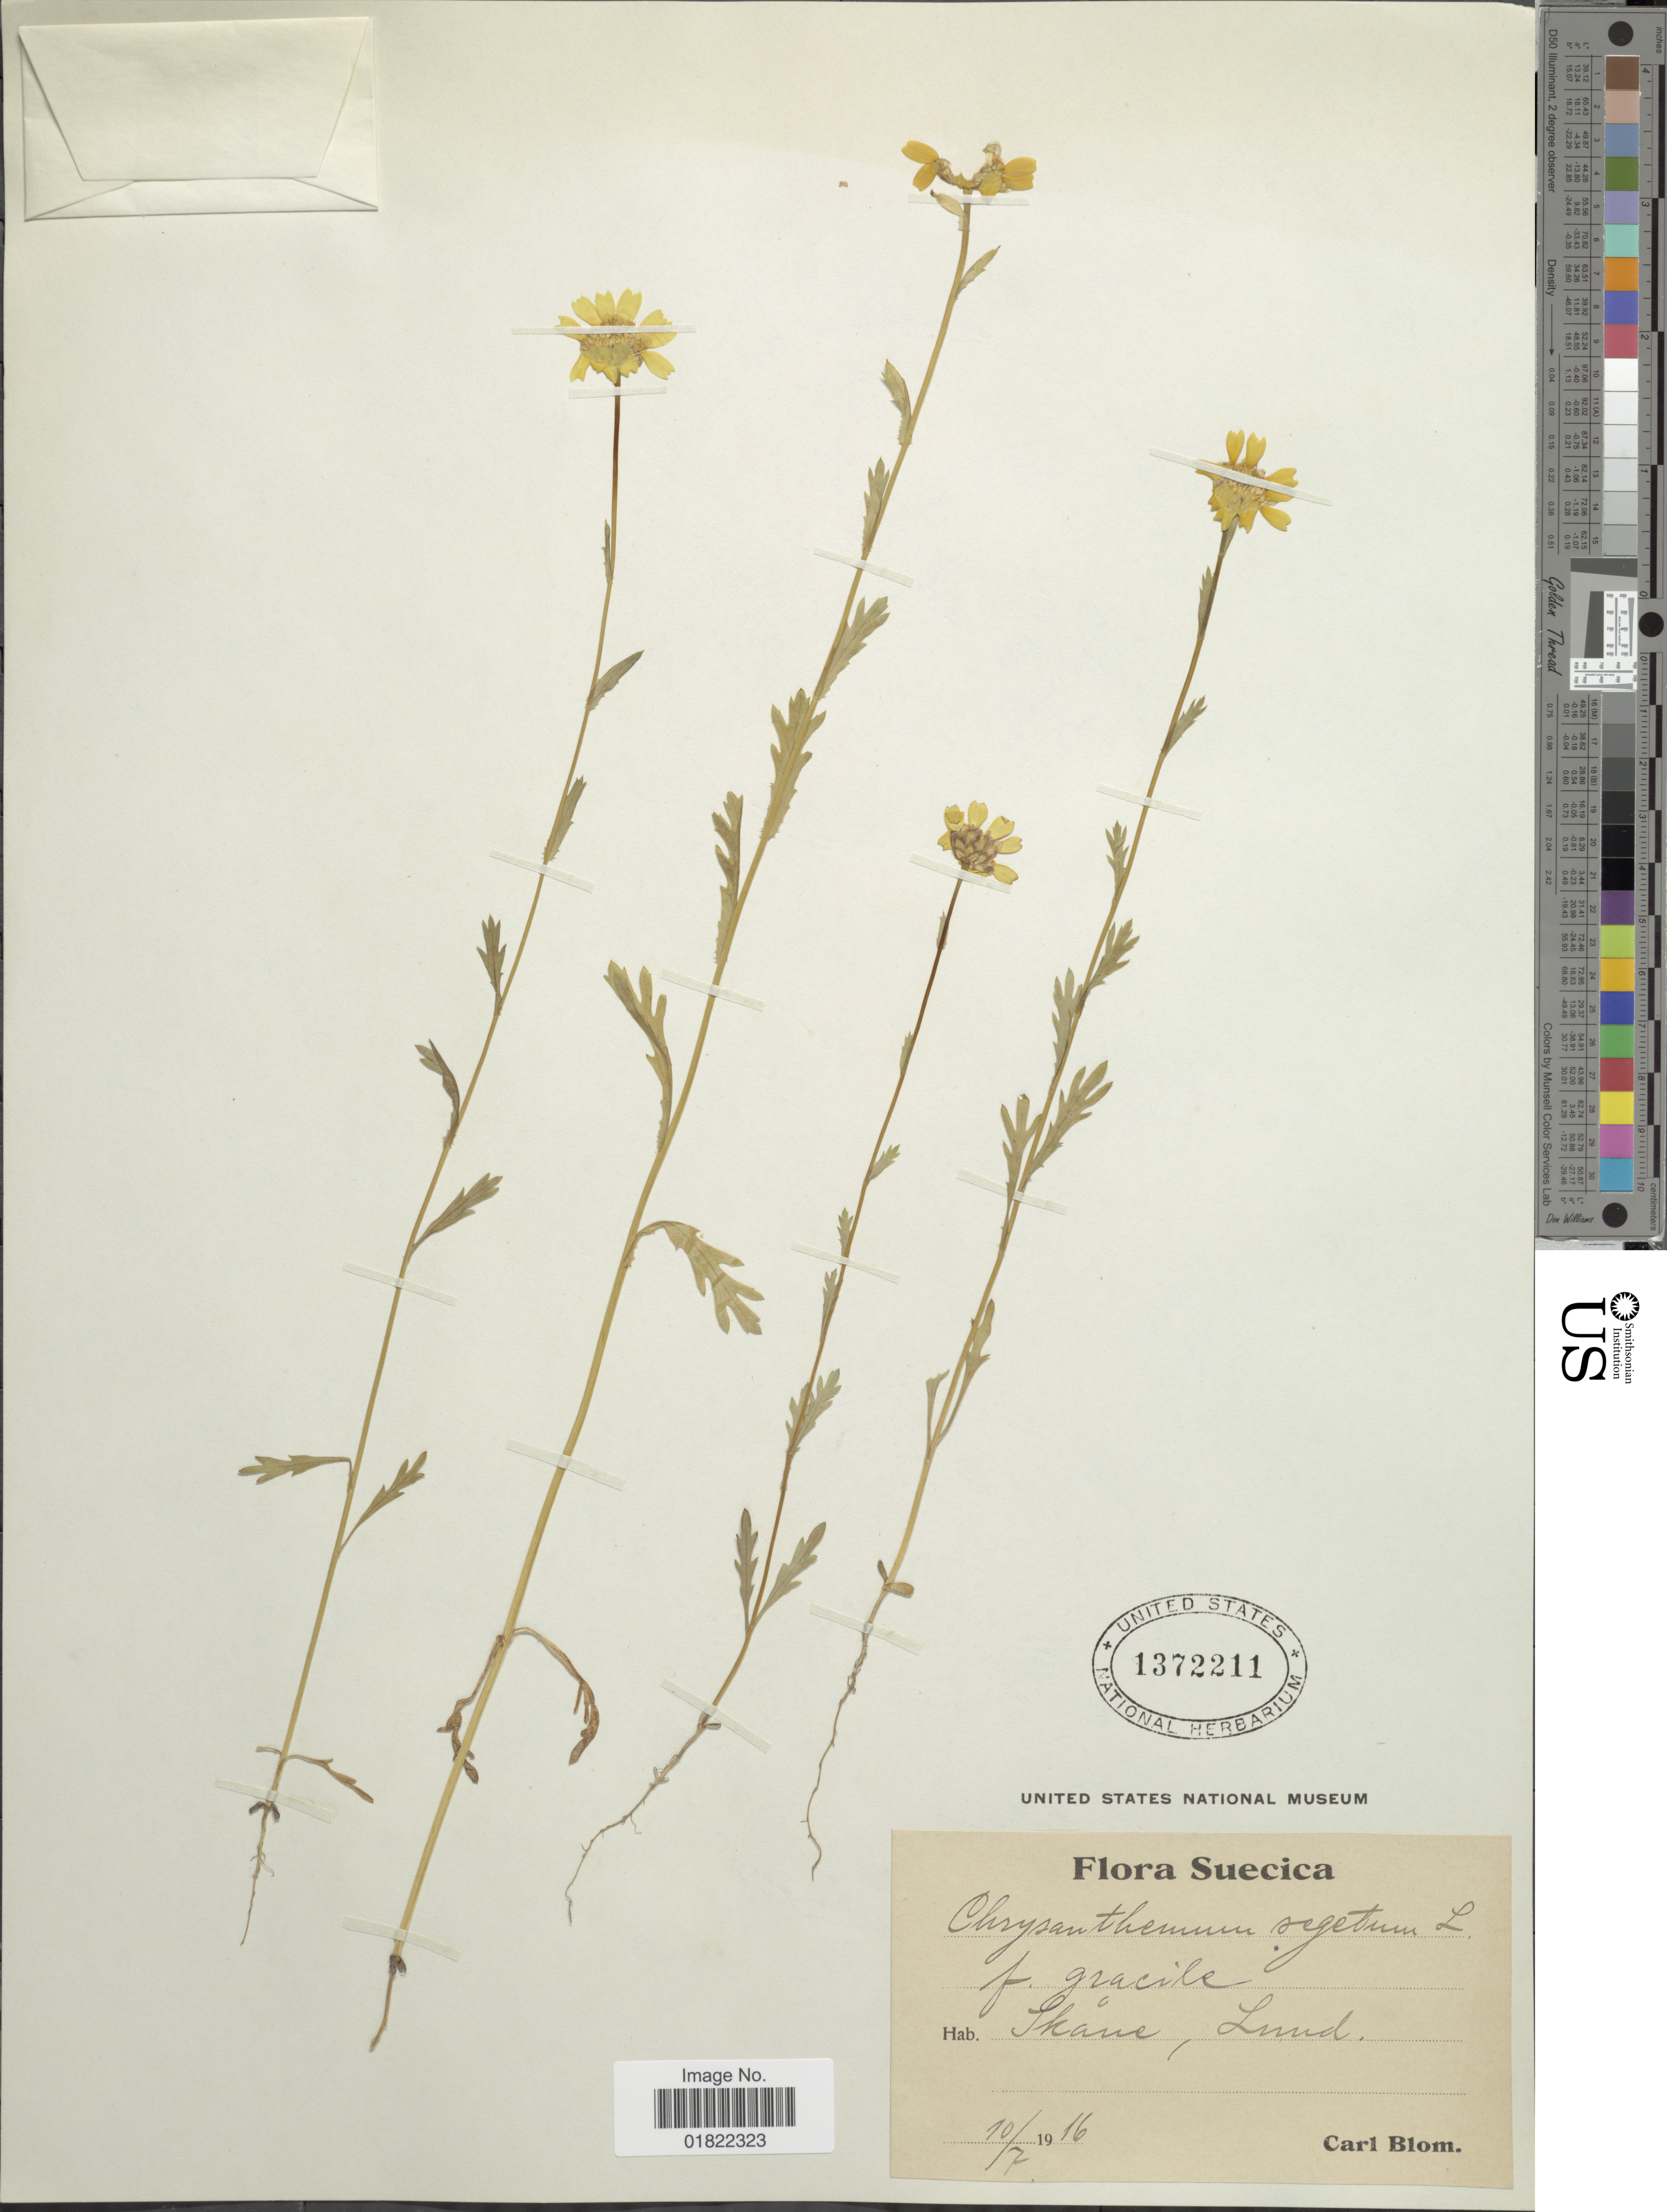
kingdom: Plantae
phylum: Tracheophyta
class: Magnoliopsida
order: Asterales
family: Asteraceae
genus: Chrysanthemum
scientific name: Chrysanthemum segetum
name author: L.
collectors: C. H. Blom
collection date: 1916-07-10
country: Sweden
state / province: Skåne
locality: Skane, Lund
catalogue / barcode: US 1372211